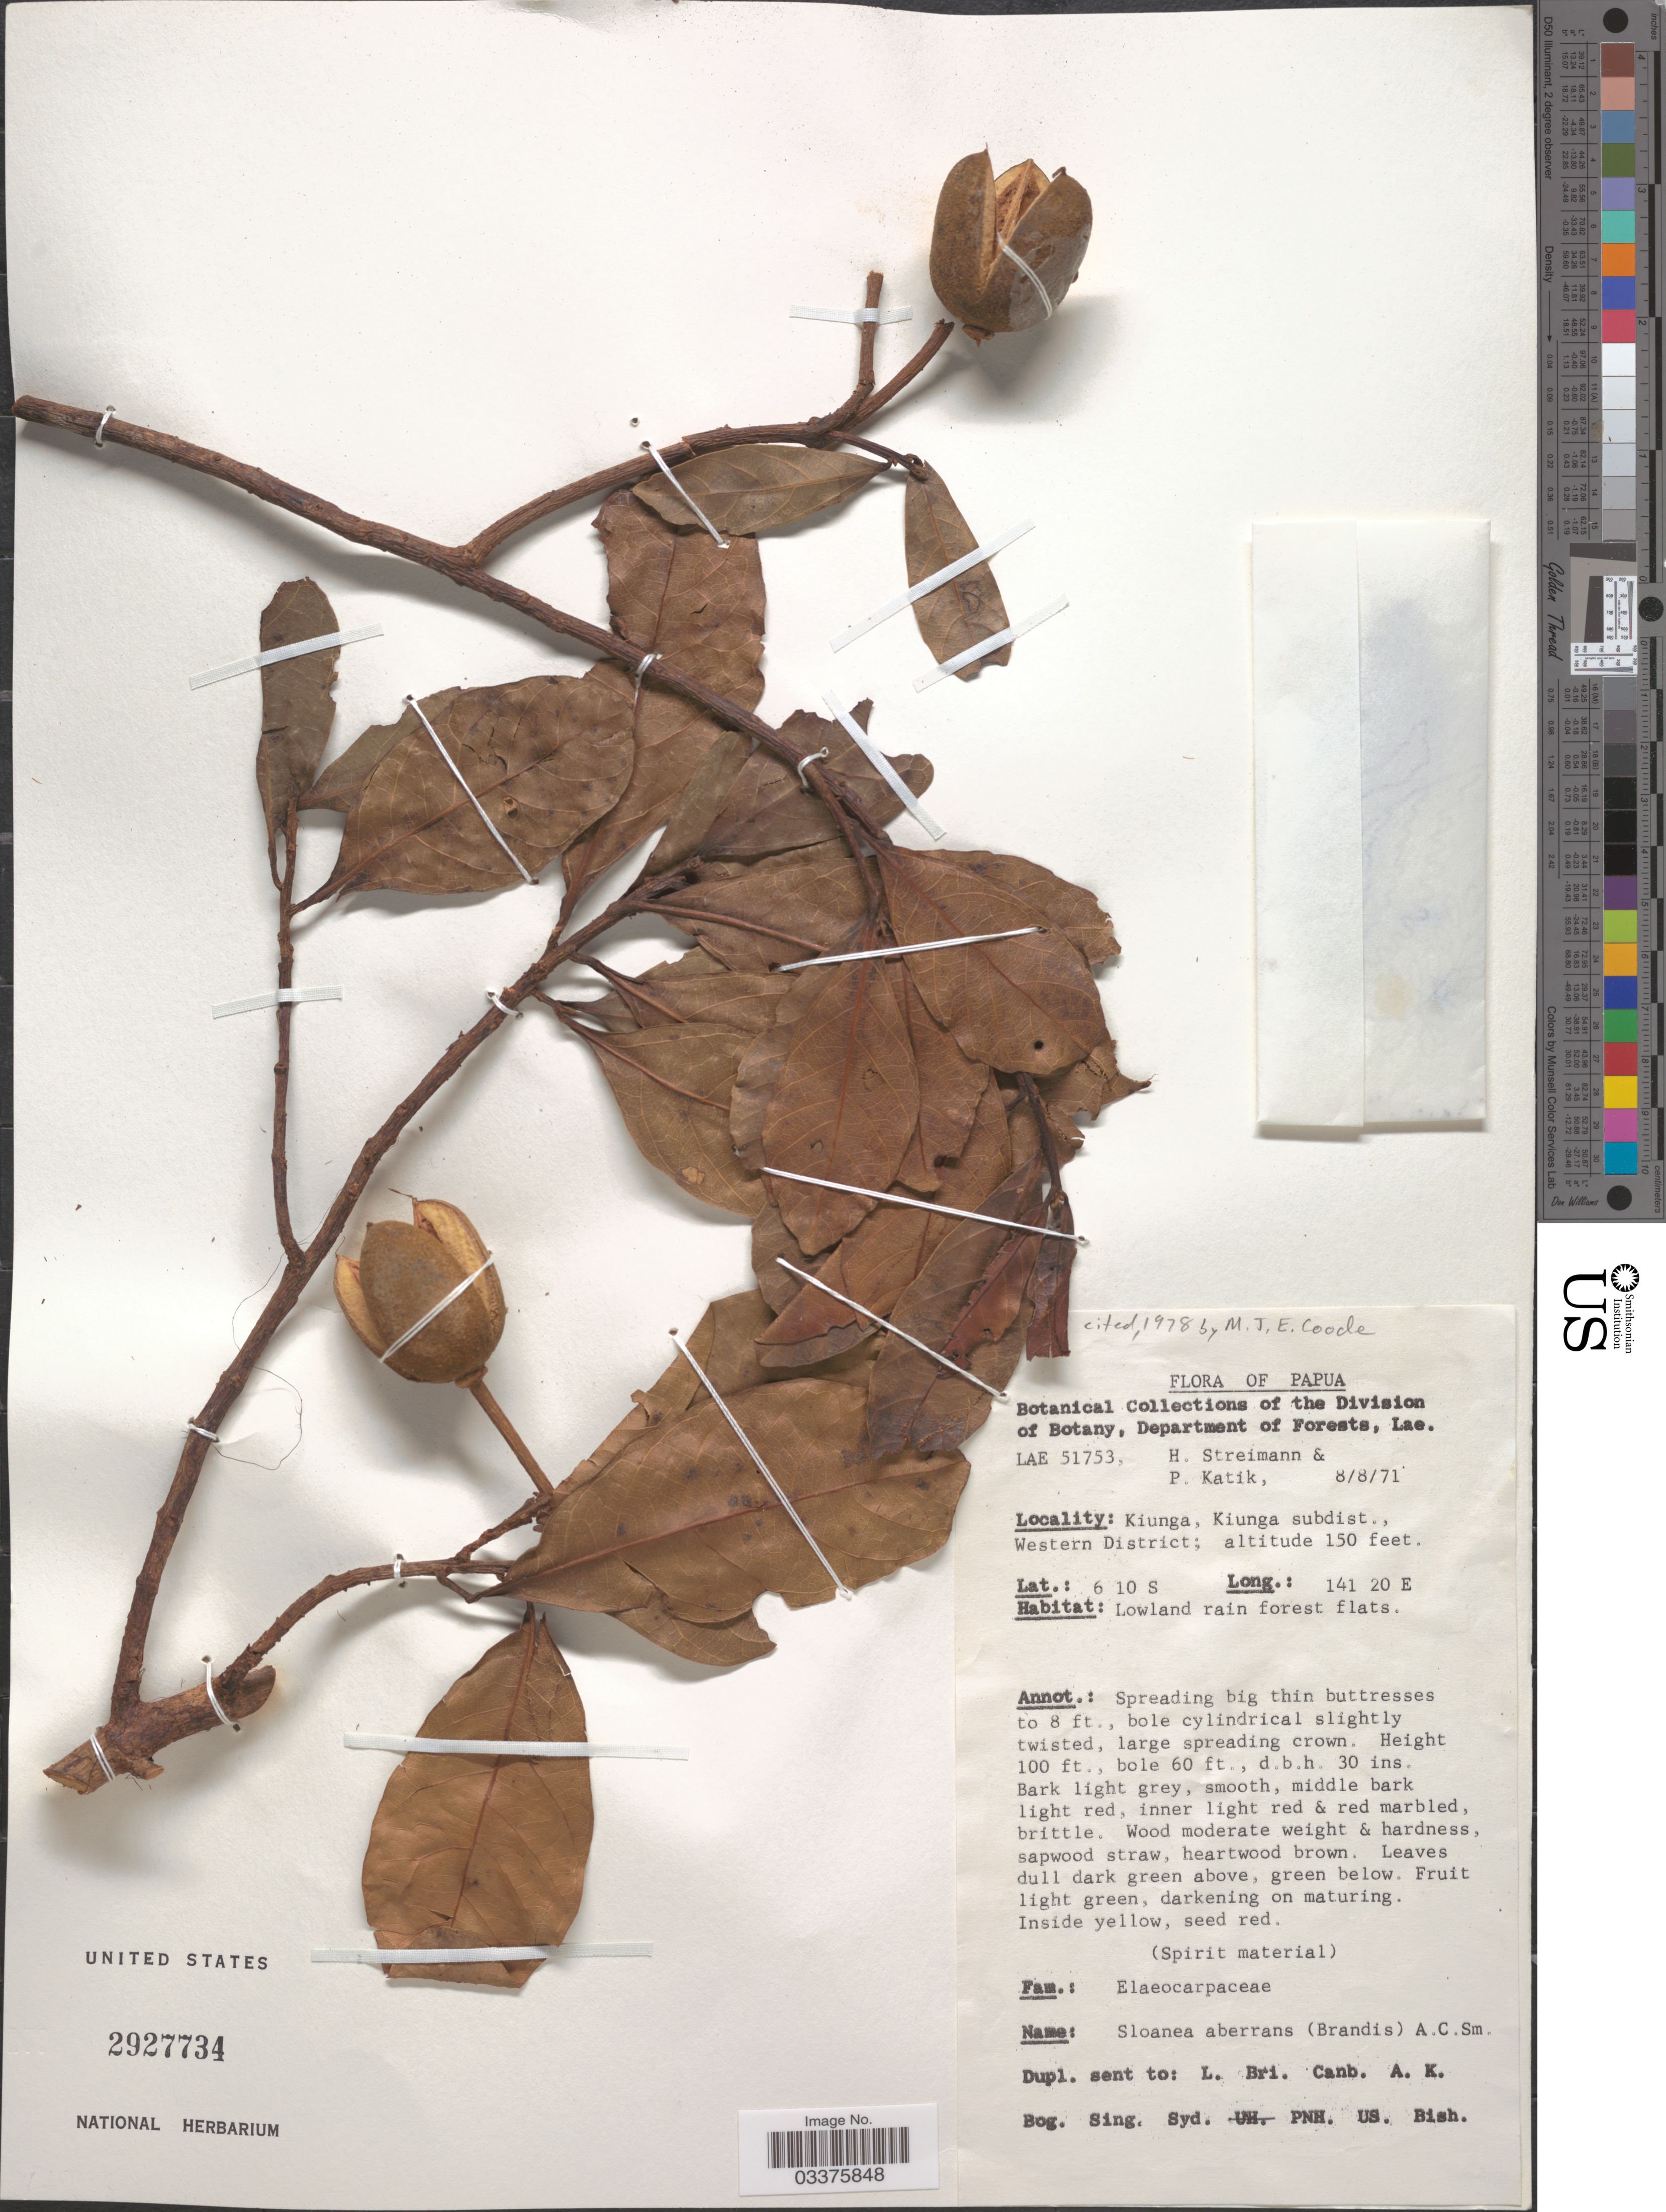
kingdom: Plantae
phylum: Tracheophyta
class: Magnoliopsida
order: Oxalidales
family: Elaeocarpaceae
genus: Sloanea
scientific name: Sloanea aberrans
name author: A.C. Sm.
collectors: H. Streimann & P. Katik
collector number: LAE 51753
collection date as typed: Transcribed d/m/y: 8/8/71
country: Papua New Guinea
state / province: Manus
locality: Papua. Kiunga, Kiunga subdist., Western District.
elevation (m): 46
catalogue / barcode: US 2927734